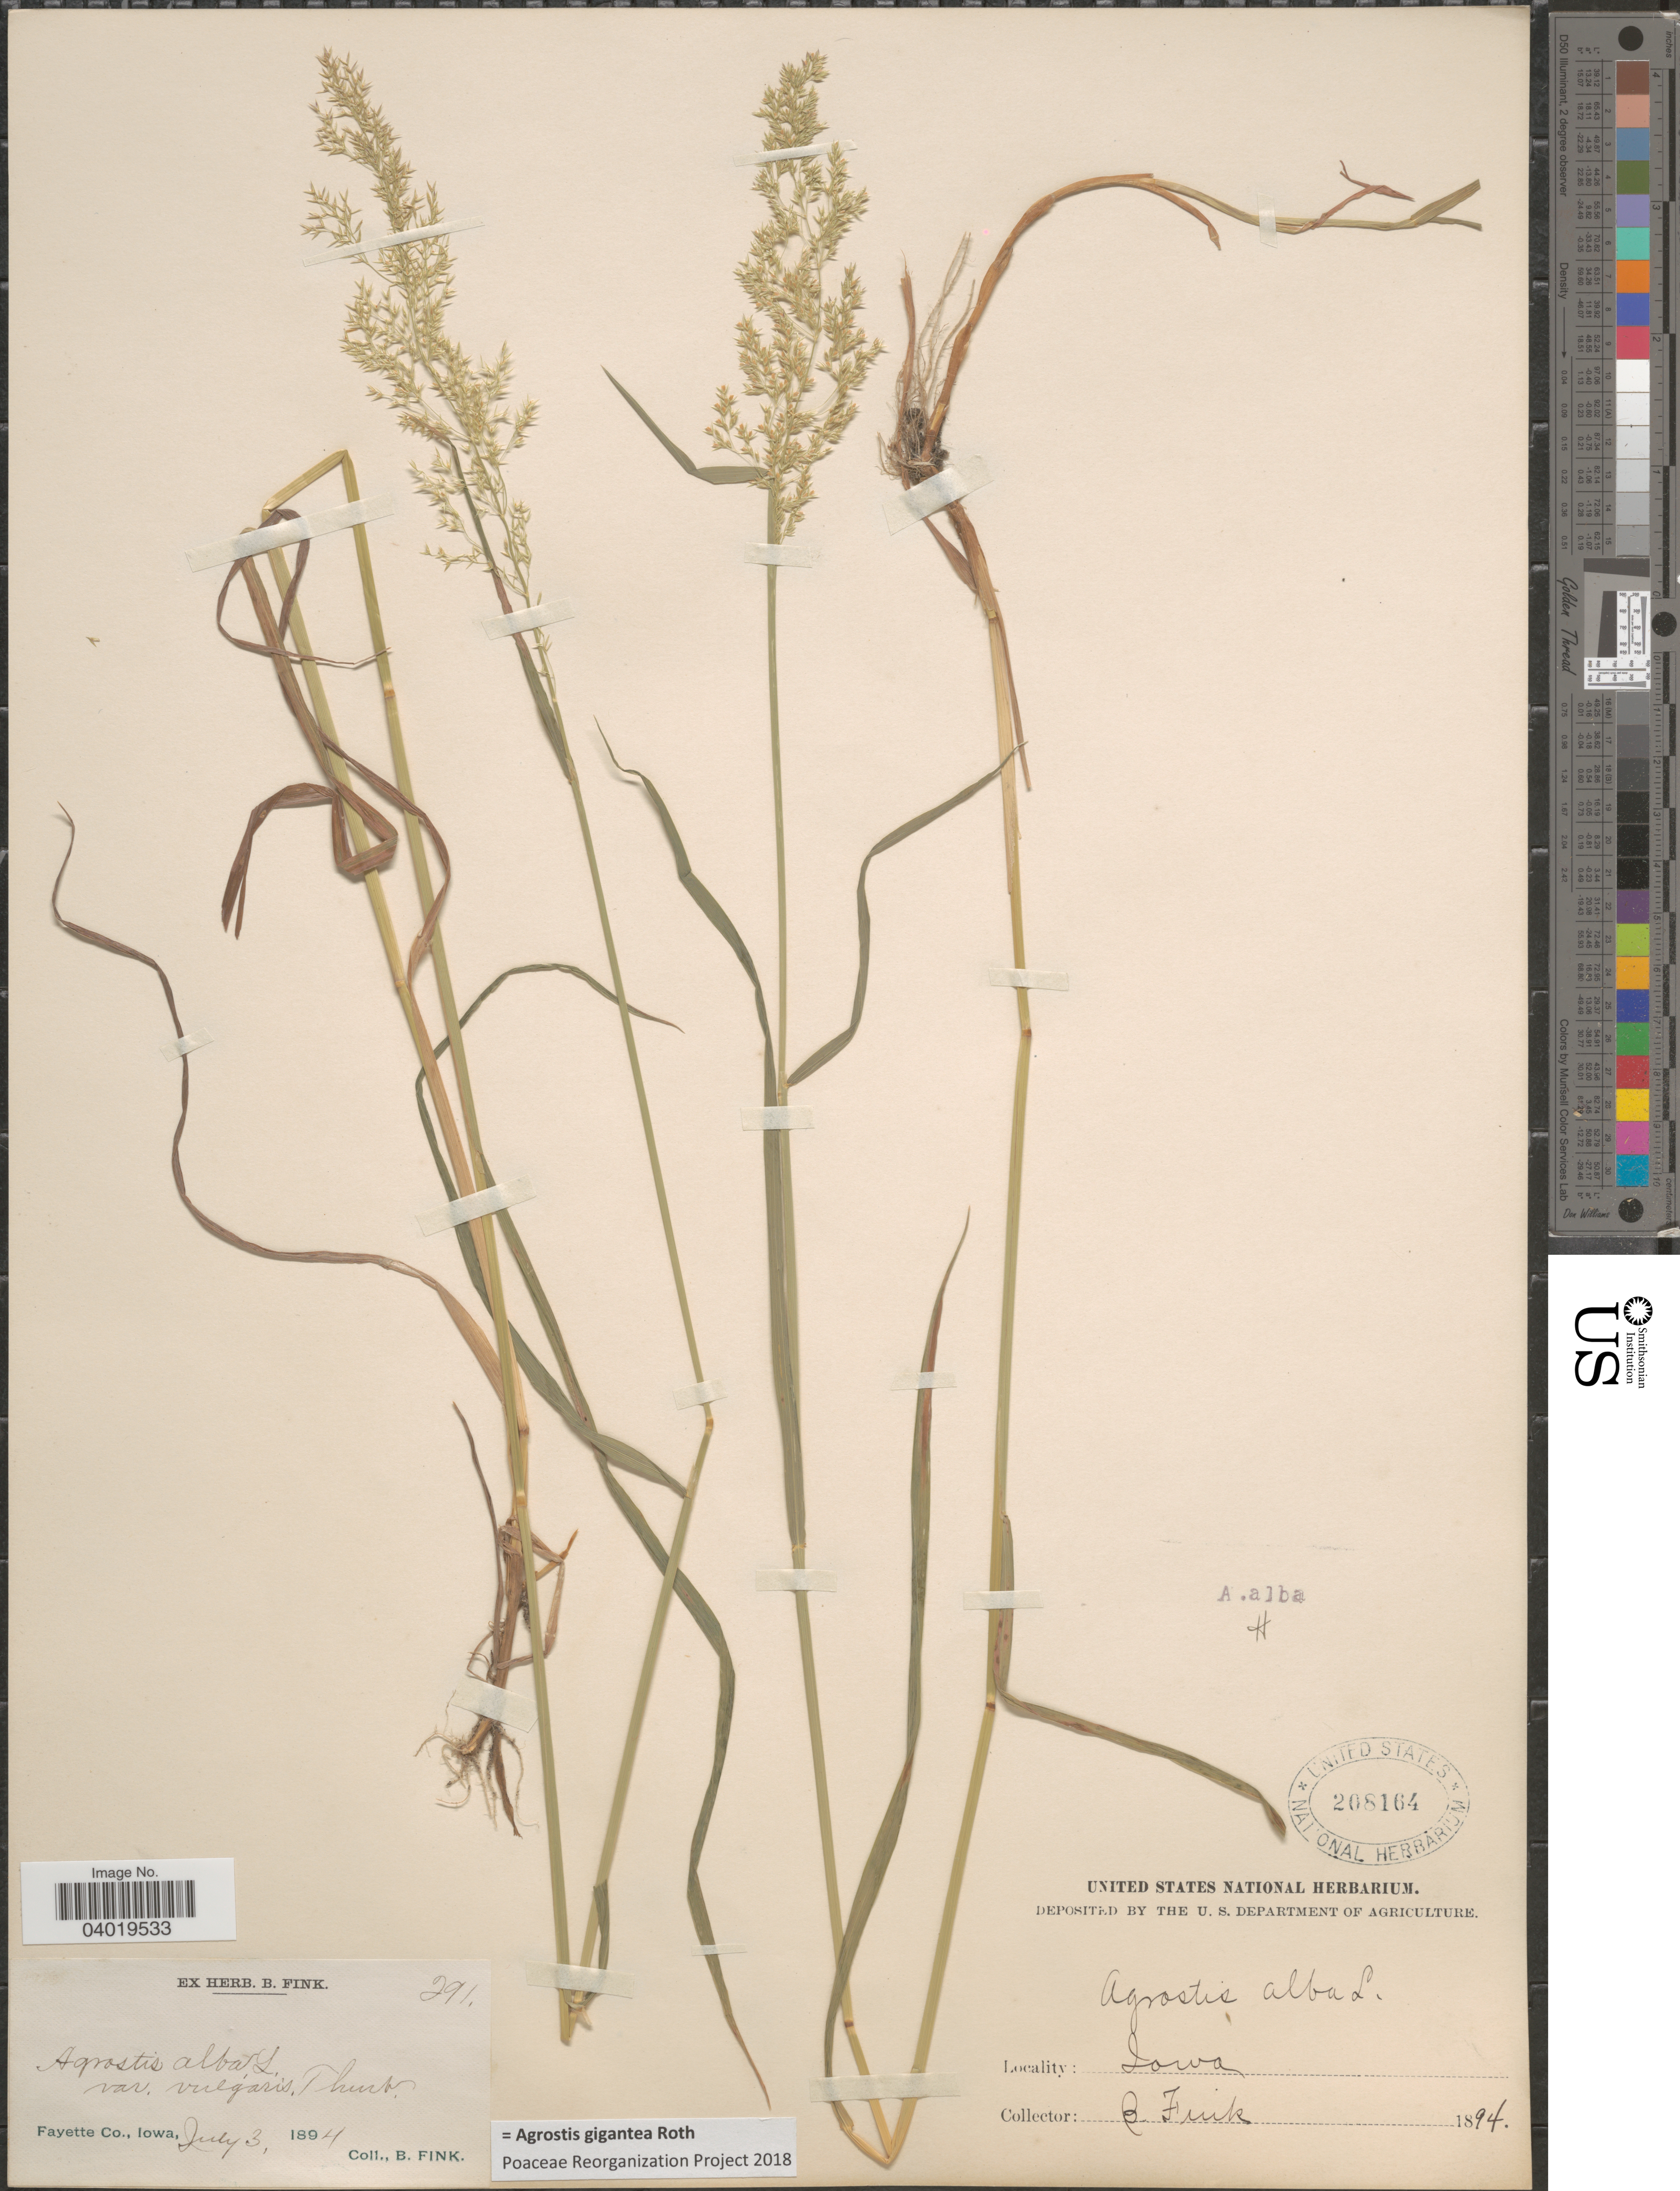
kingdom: Plantae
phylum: Tracheophyta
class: Liliopsida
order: Poales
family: Poaceae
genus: Agrostis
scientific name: Agrostis gigantea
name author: Roth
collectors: B. Fink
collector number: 291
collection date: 1894-07-03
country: United States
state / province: Iowa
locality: Fayette Co.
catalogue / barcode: US 208164